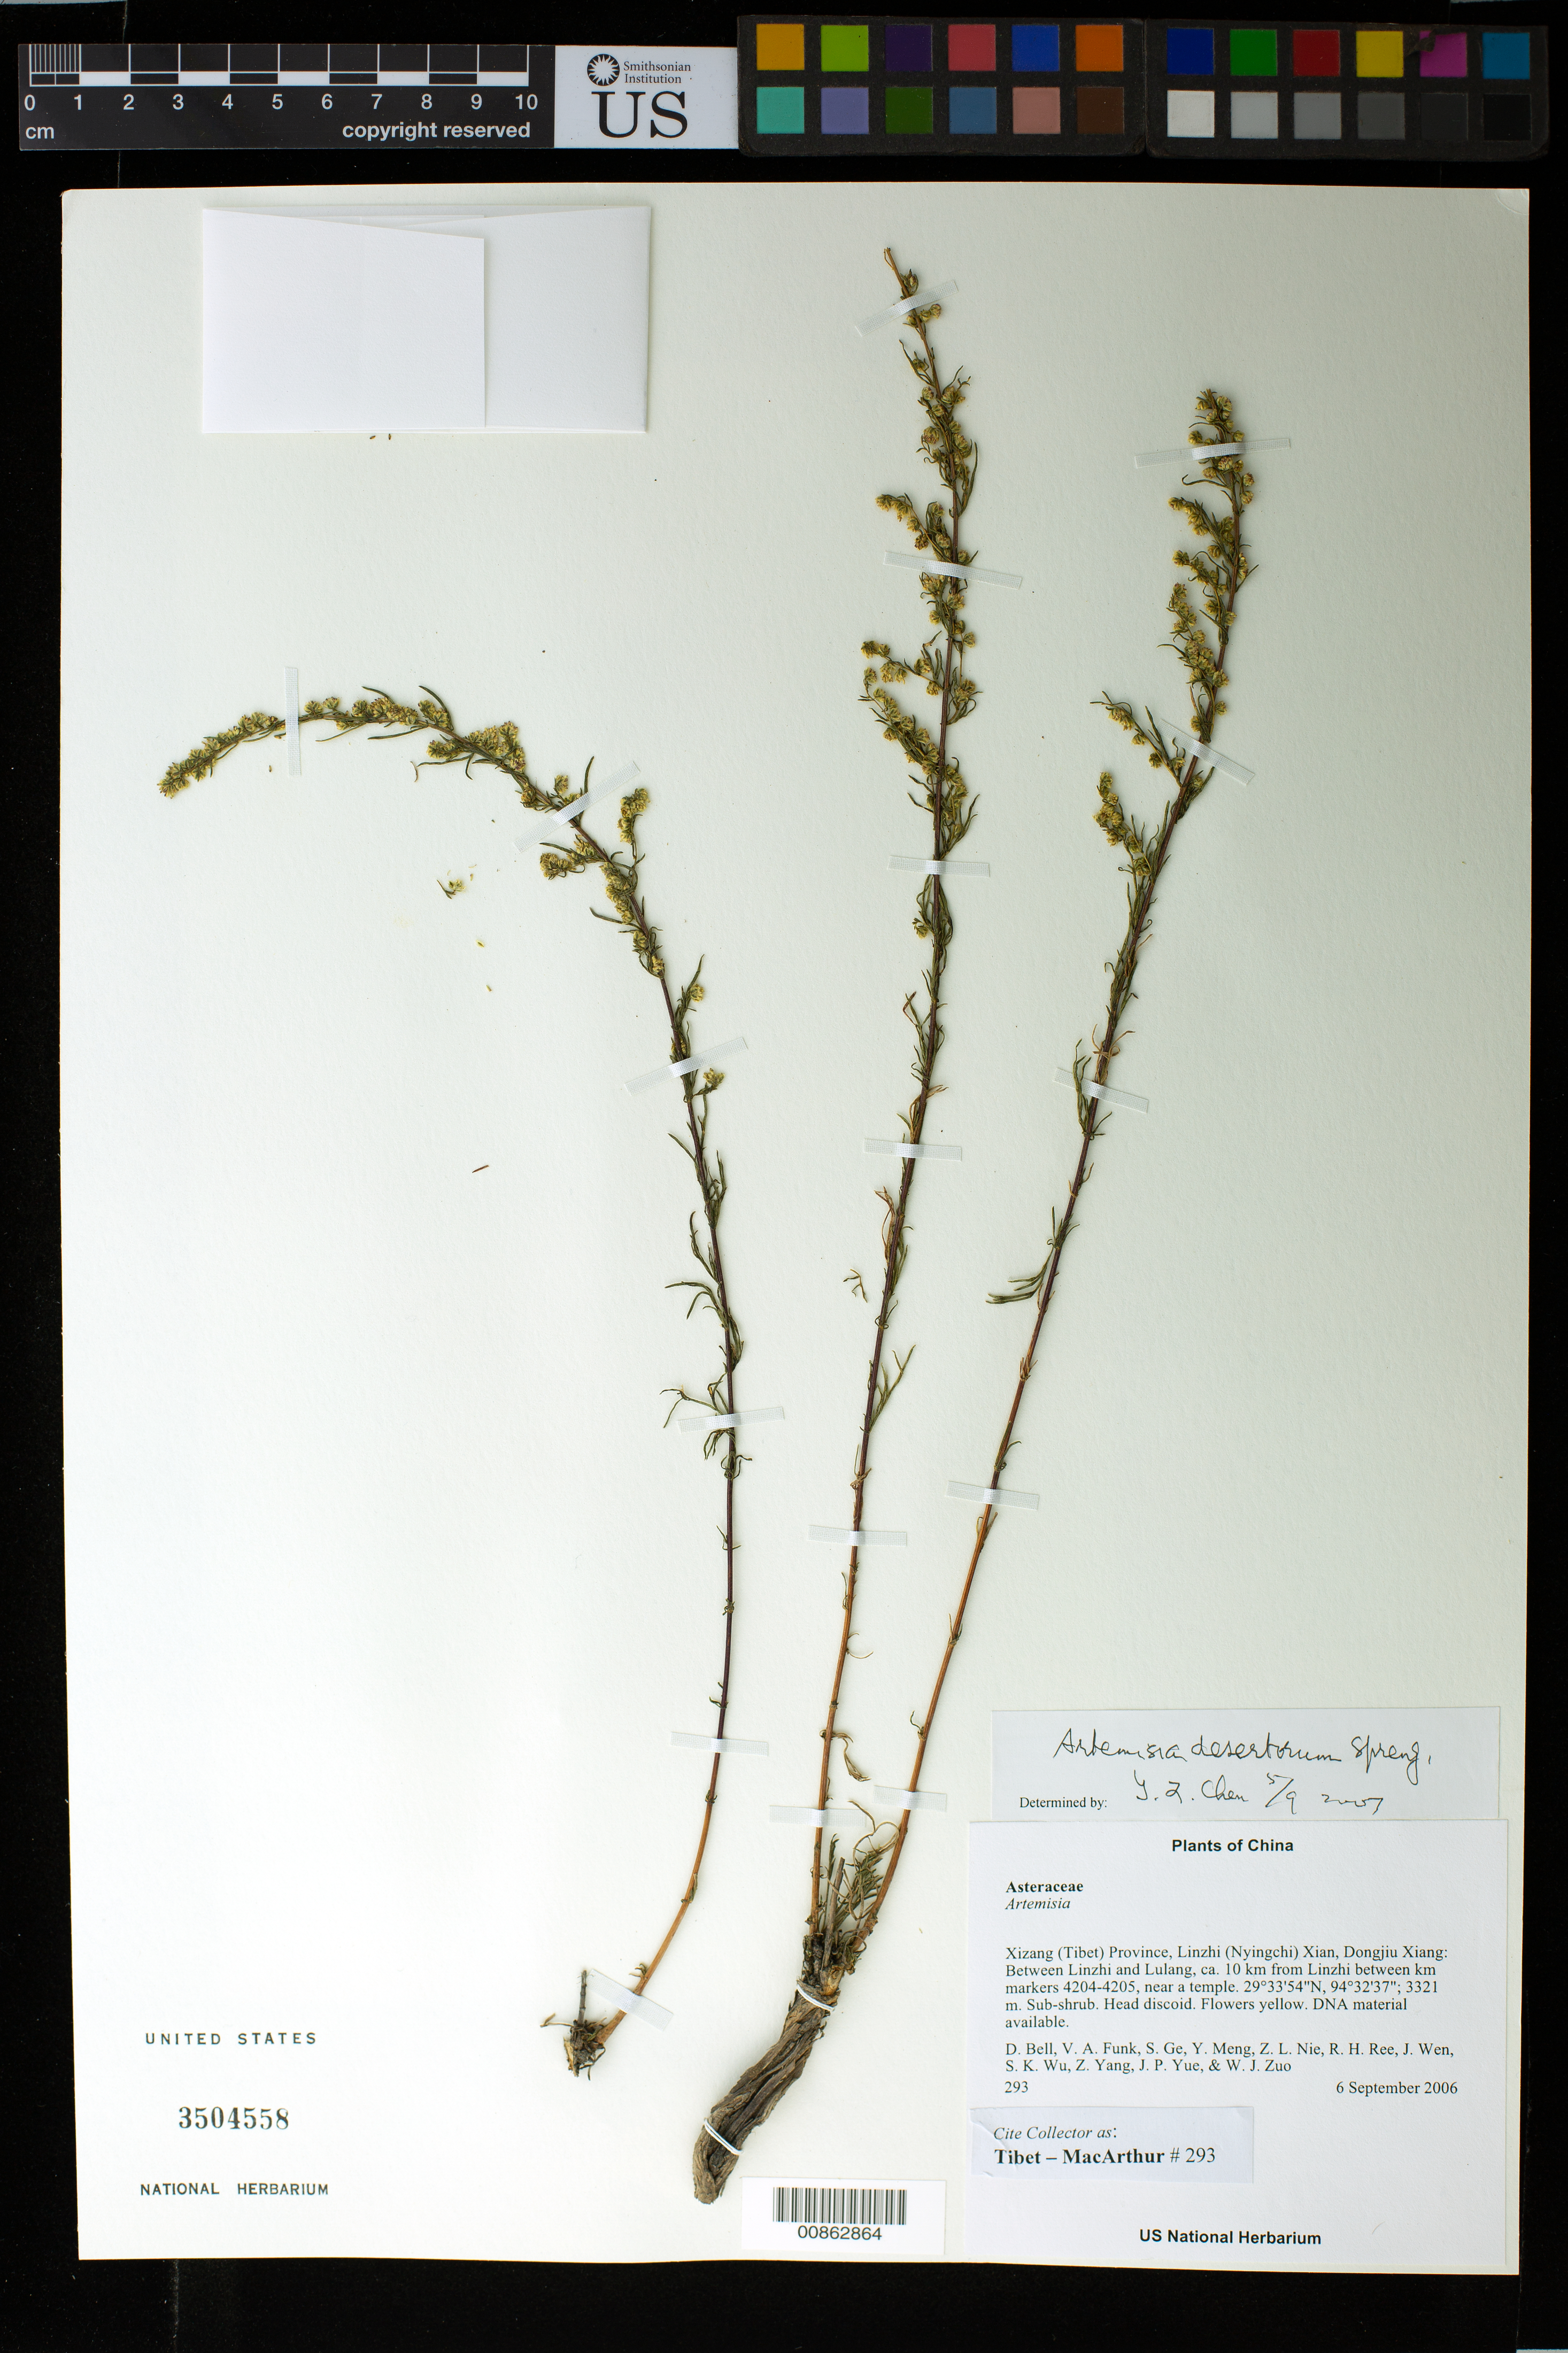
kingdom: Plantae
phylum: Tracheophyta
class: Magnoliopsida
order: Asterales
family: Asteraceae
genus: Artemisia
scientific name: Artemisia desertorum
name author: Spreng.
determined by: Yilin Chen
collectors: Tibet-MacArthur, D. A. Bell, V. Funk, S. Ge, Y. Meng, Z. Nie, R. Ree, J. Wen, S. K. Wu, Z. Yang, J. Yue & W. Zuo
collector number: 293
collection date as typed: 06 Sep 2006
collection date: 2006-09-06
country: China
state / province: Xizang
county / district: Linzhi (Nyingchi) Xian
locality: Dongjiu Xiang. Between Linzhi and Lulang, ca. 10 km from Linzhi between km markers 4204-4205, near a temple.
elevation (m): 3321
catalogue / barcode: US 3504558